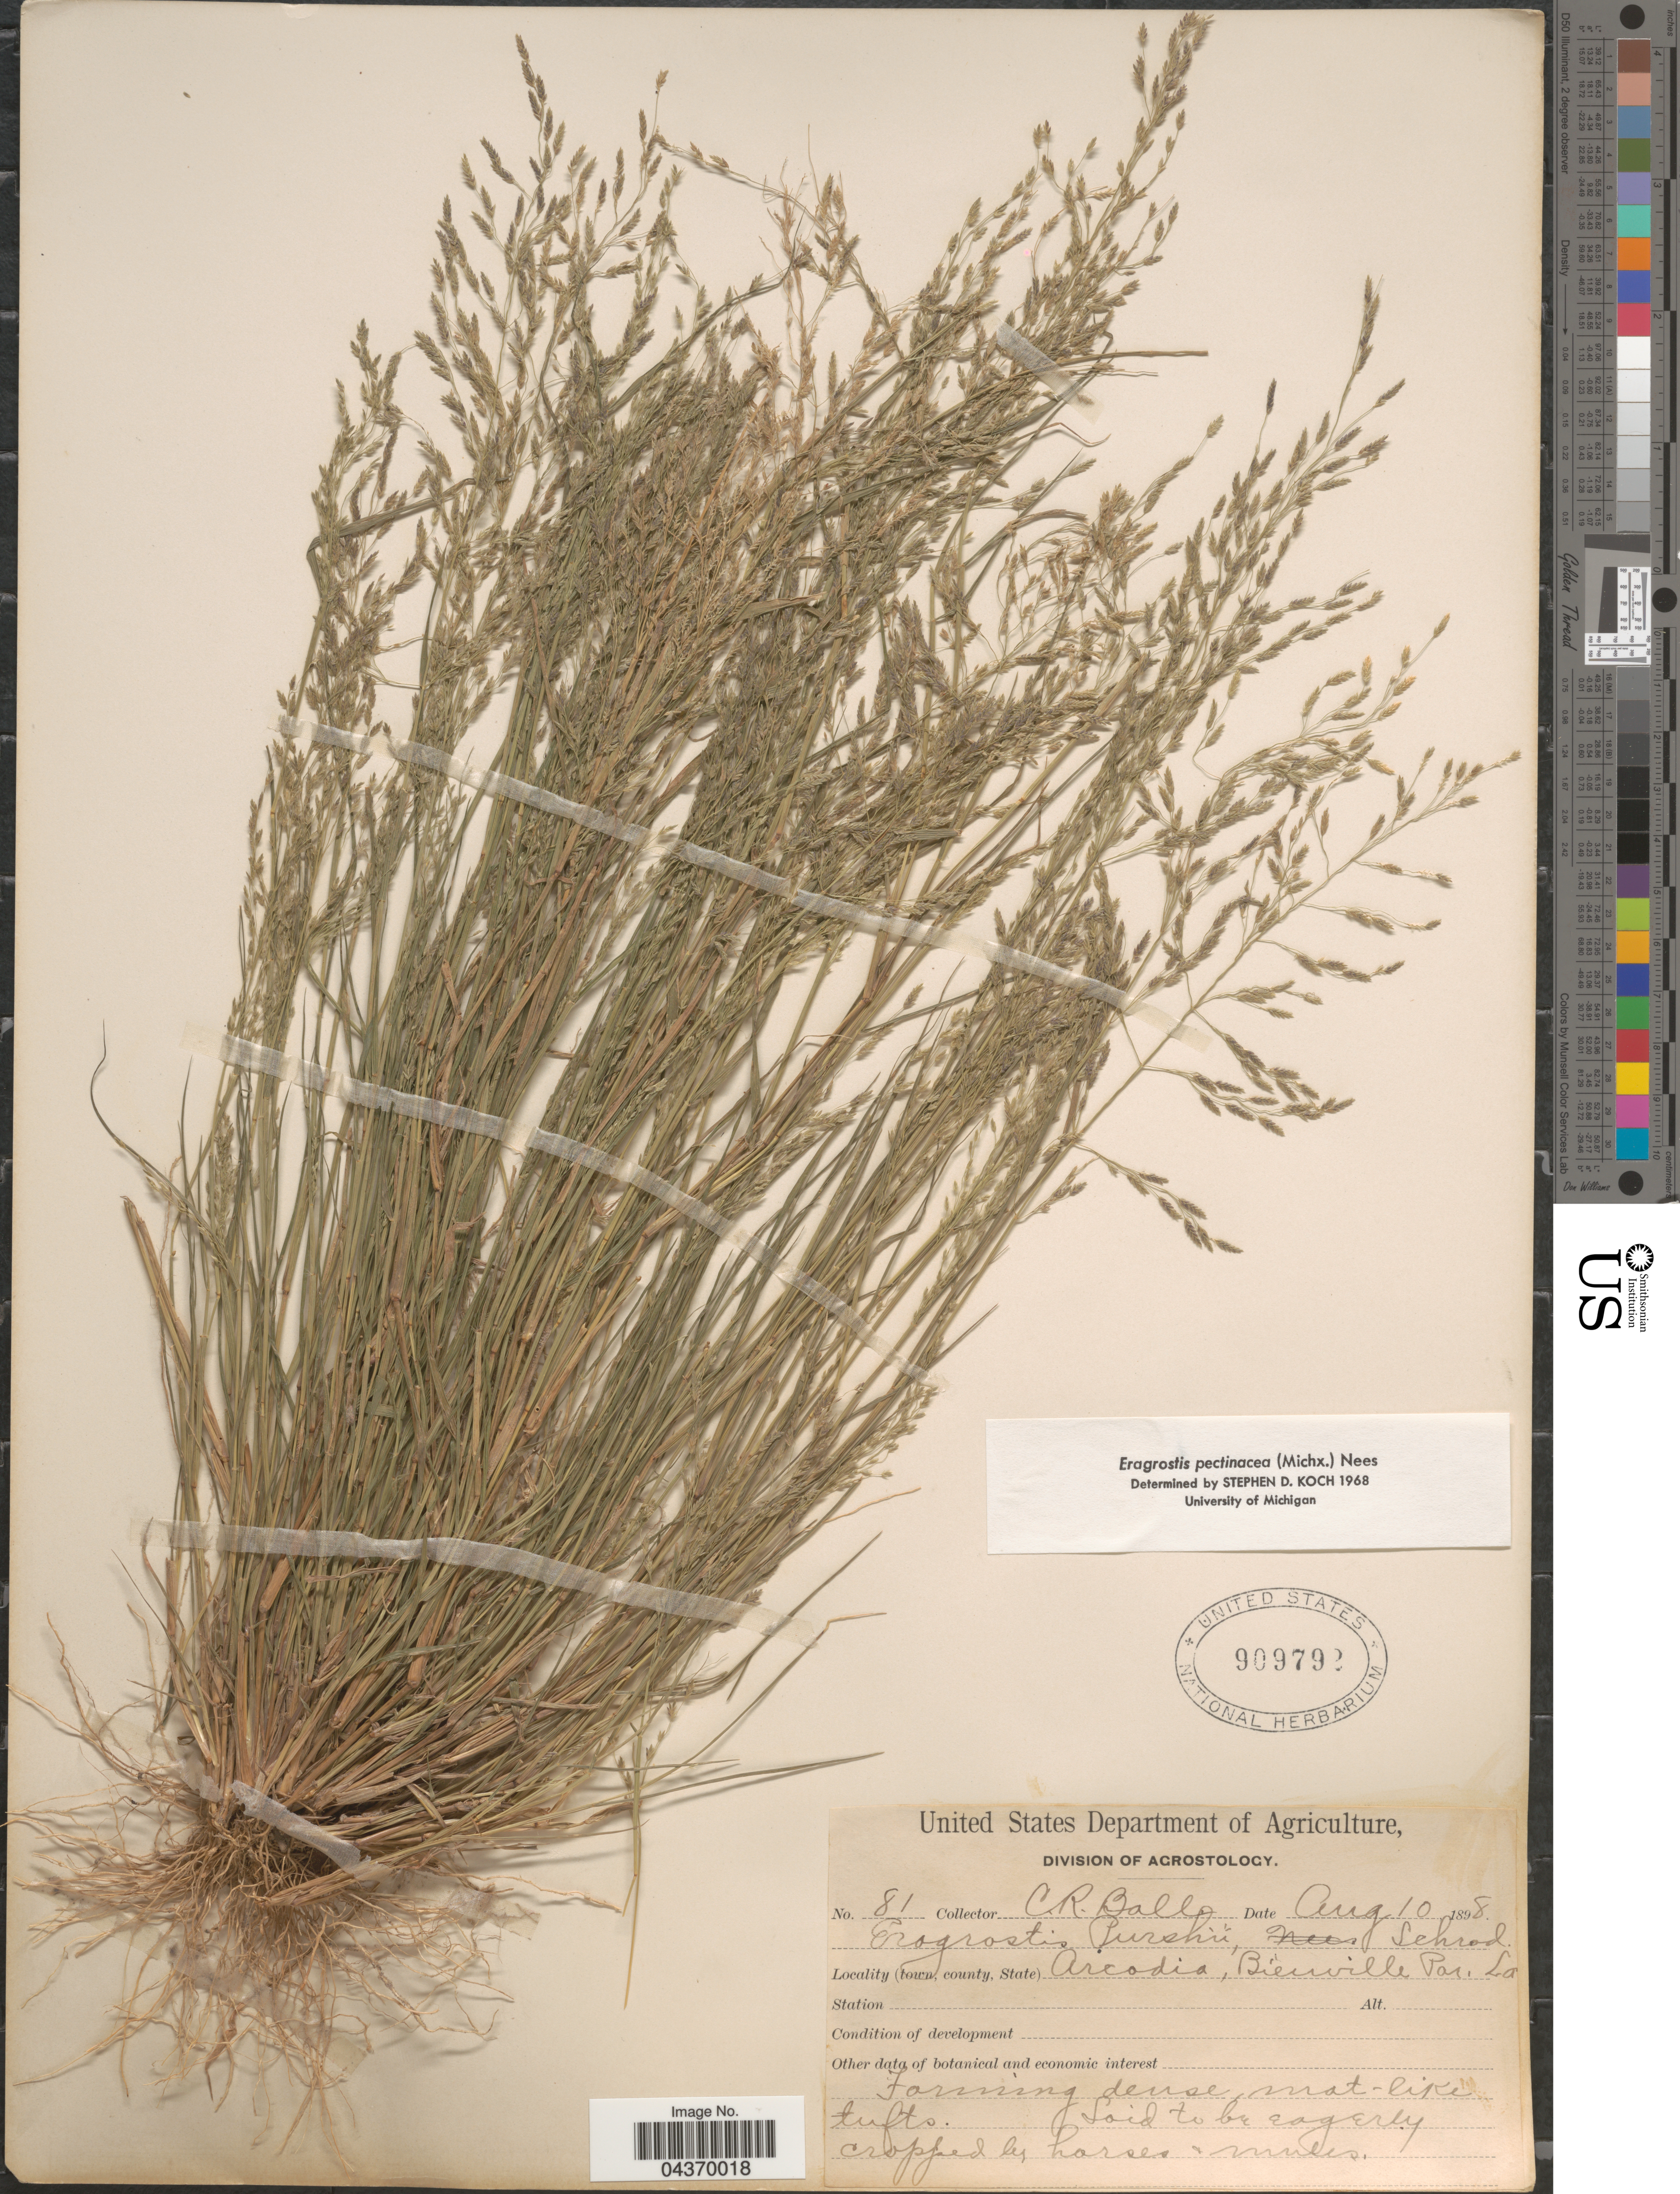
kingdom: Plantae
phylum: Tracheophyta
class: Liliopsida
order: Poales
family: Poaceae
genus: Eragrostis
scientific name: Eragrostis pectinacea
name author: (Michx.) Nees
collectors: C. R. Ball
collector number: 81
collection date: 1898-08-10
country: United States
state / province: Louisiana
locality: Arcodia, Bienville Par.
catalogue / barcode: US 909792